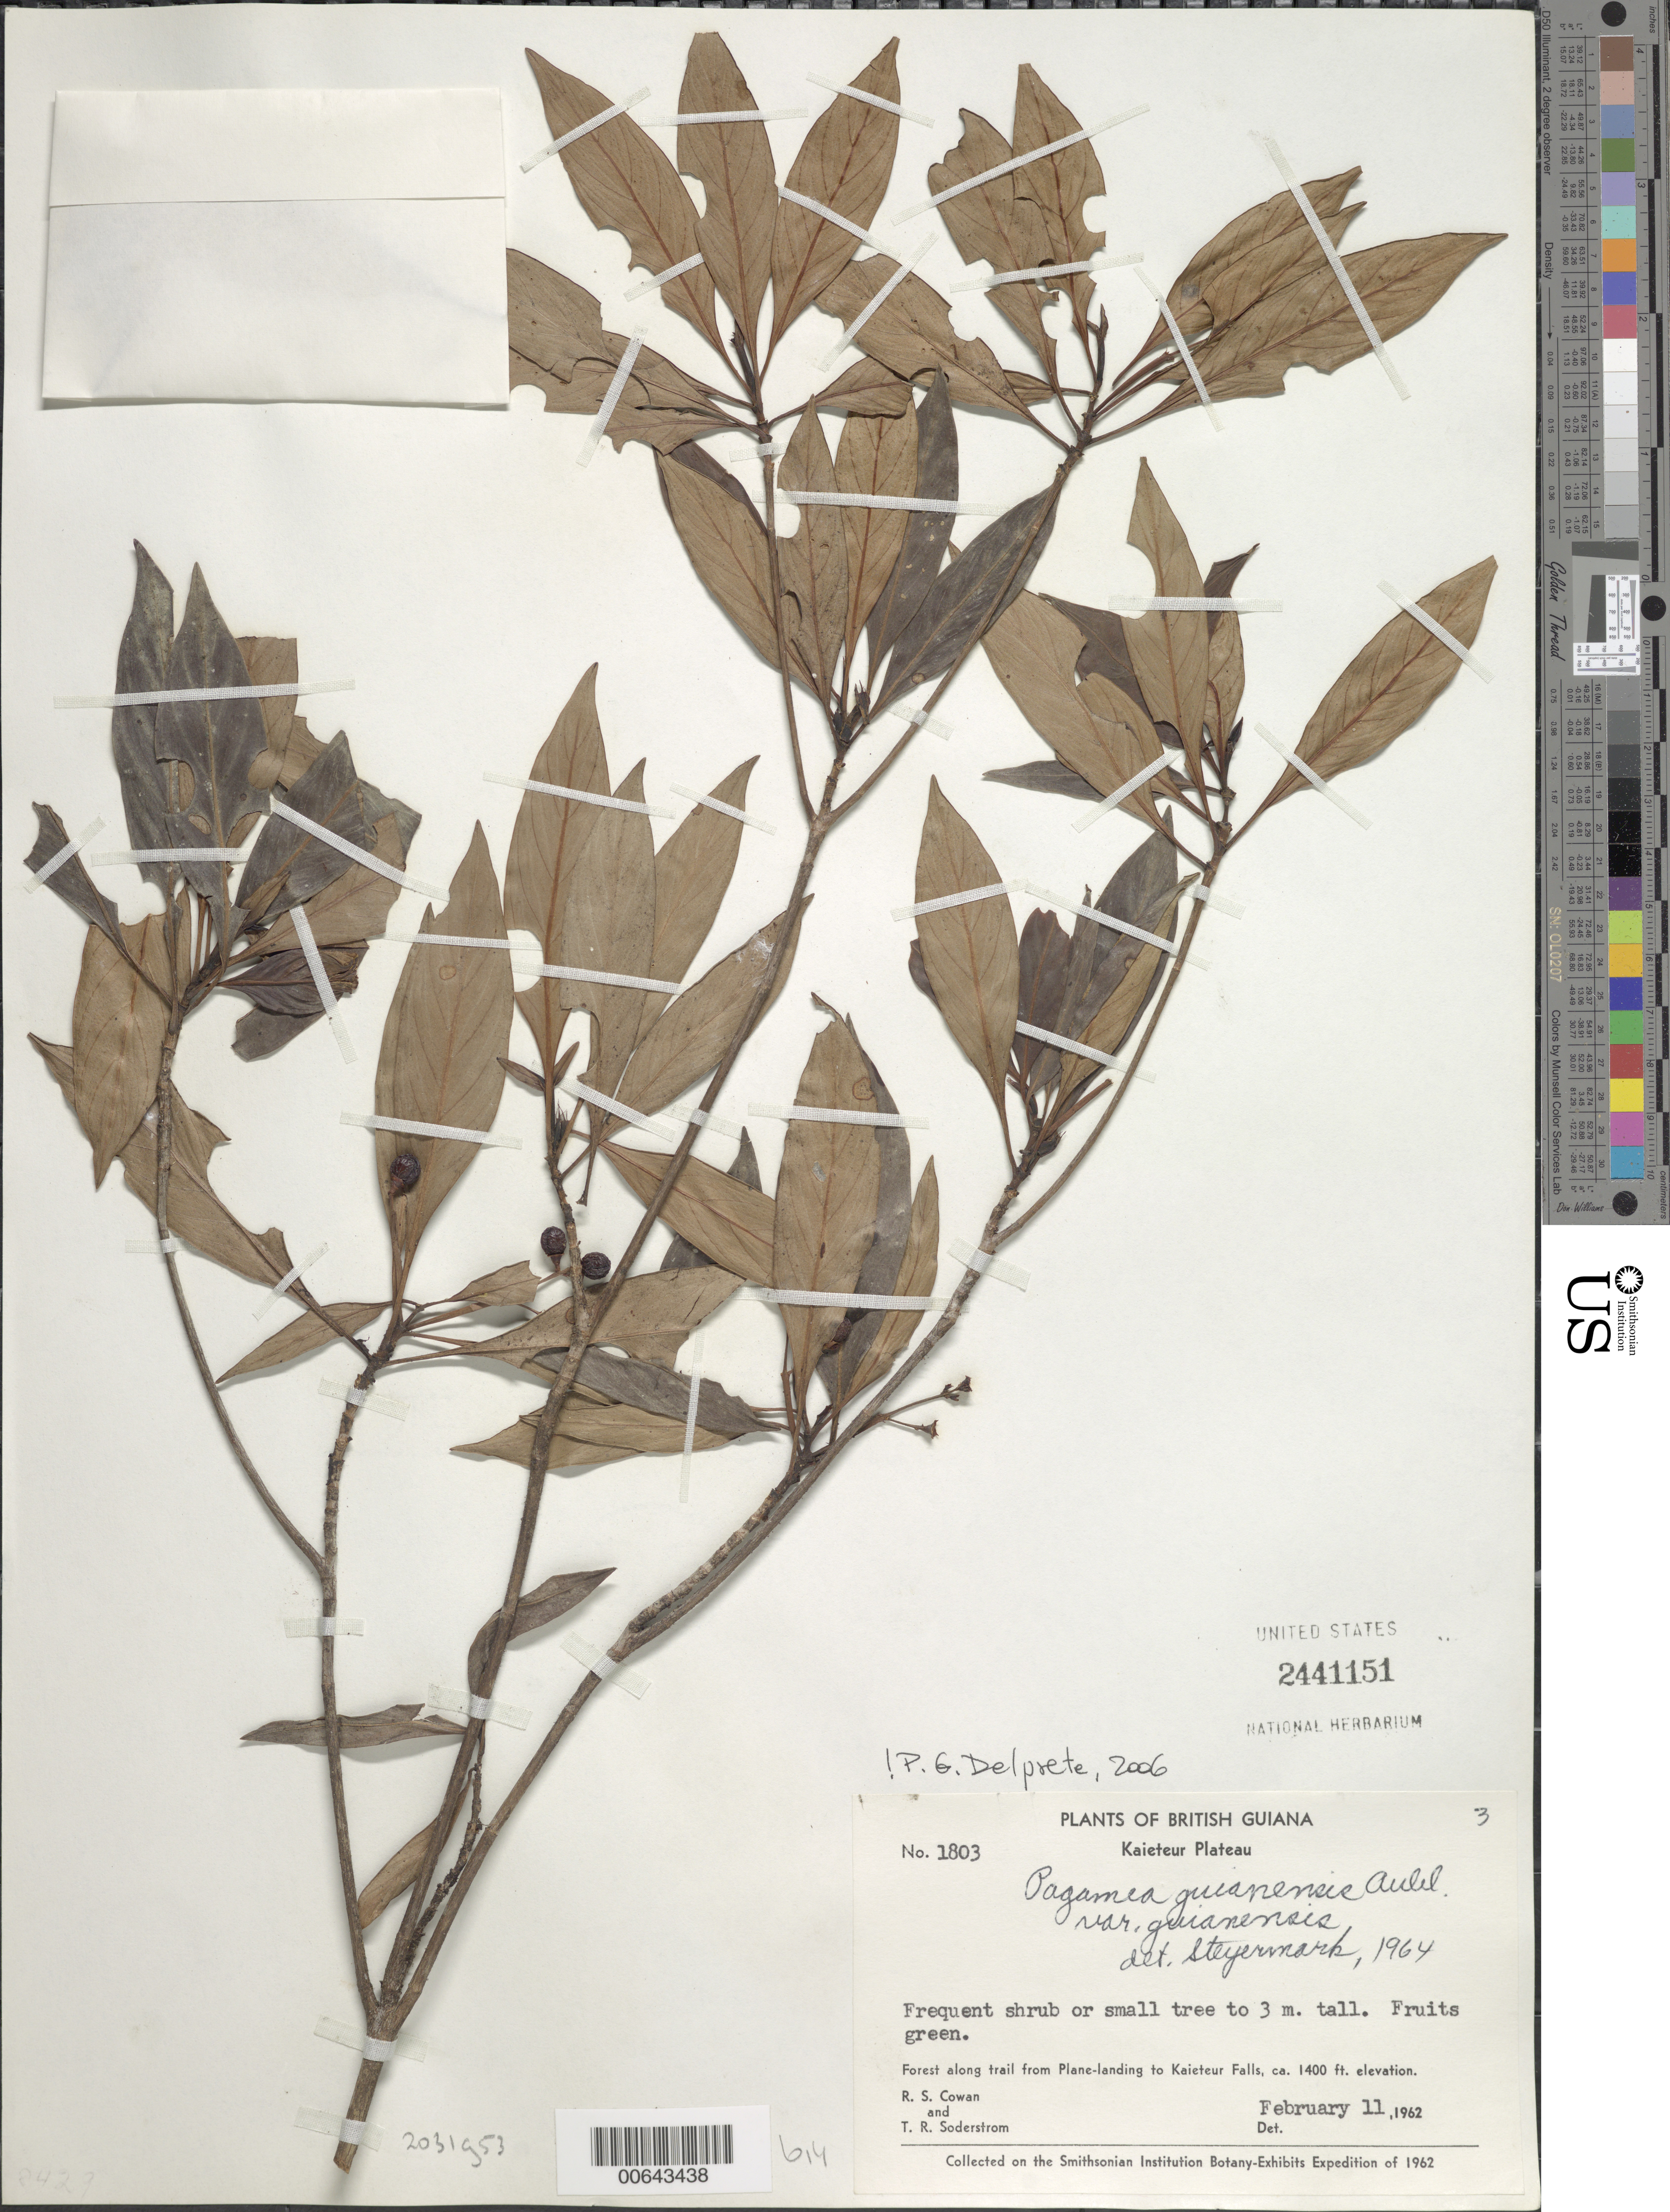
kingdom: Plantae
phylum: Tracheophyta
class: Magnoliopsida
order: Gentianales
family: Rubiaceae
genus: Pagamea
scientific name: Pagamea guianensis var. guianensis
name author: Aubl.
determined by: Delprete, P. G., Herb. de Guyane Cay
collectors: R. S. Cowan & T. R. Soderstrom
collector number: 1803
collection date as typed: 11-Feb-62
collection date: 1962-02-11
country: Guyana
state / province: Potaro-Siparuni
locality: Kaieteur Plateau, along trail from plane landing to Kaieteur Falls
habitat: Forest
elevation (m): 427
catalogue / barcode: US 2441151